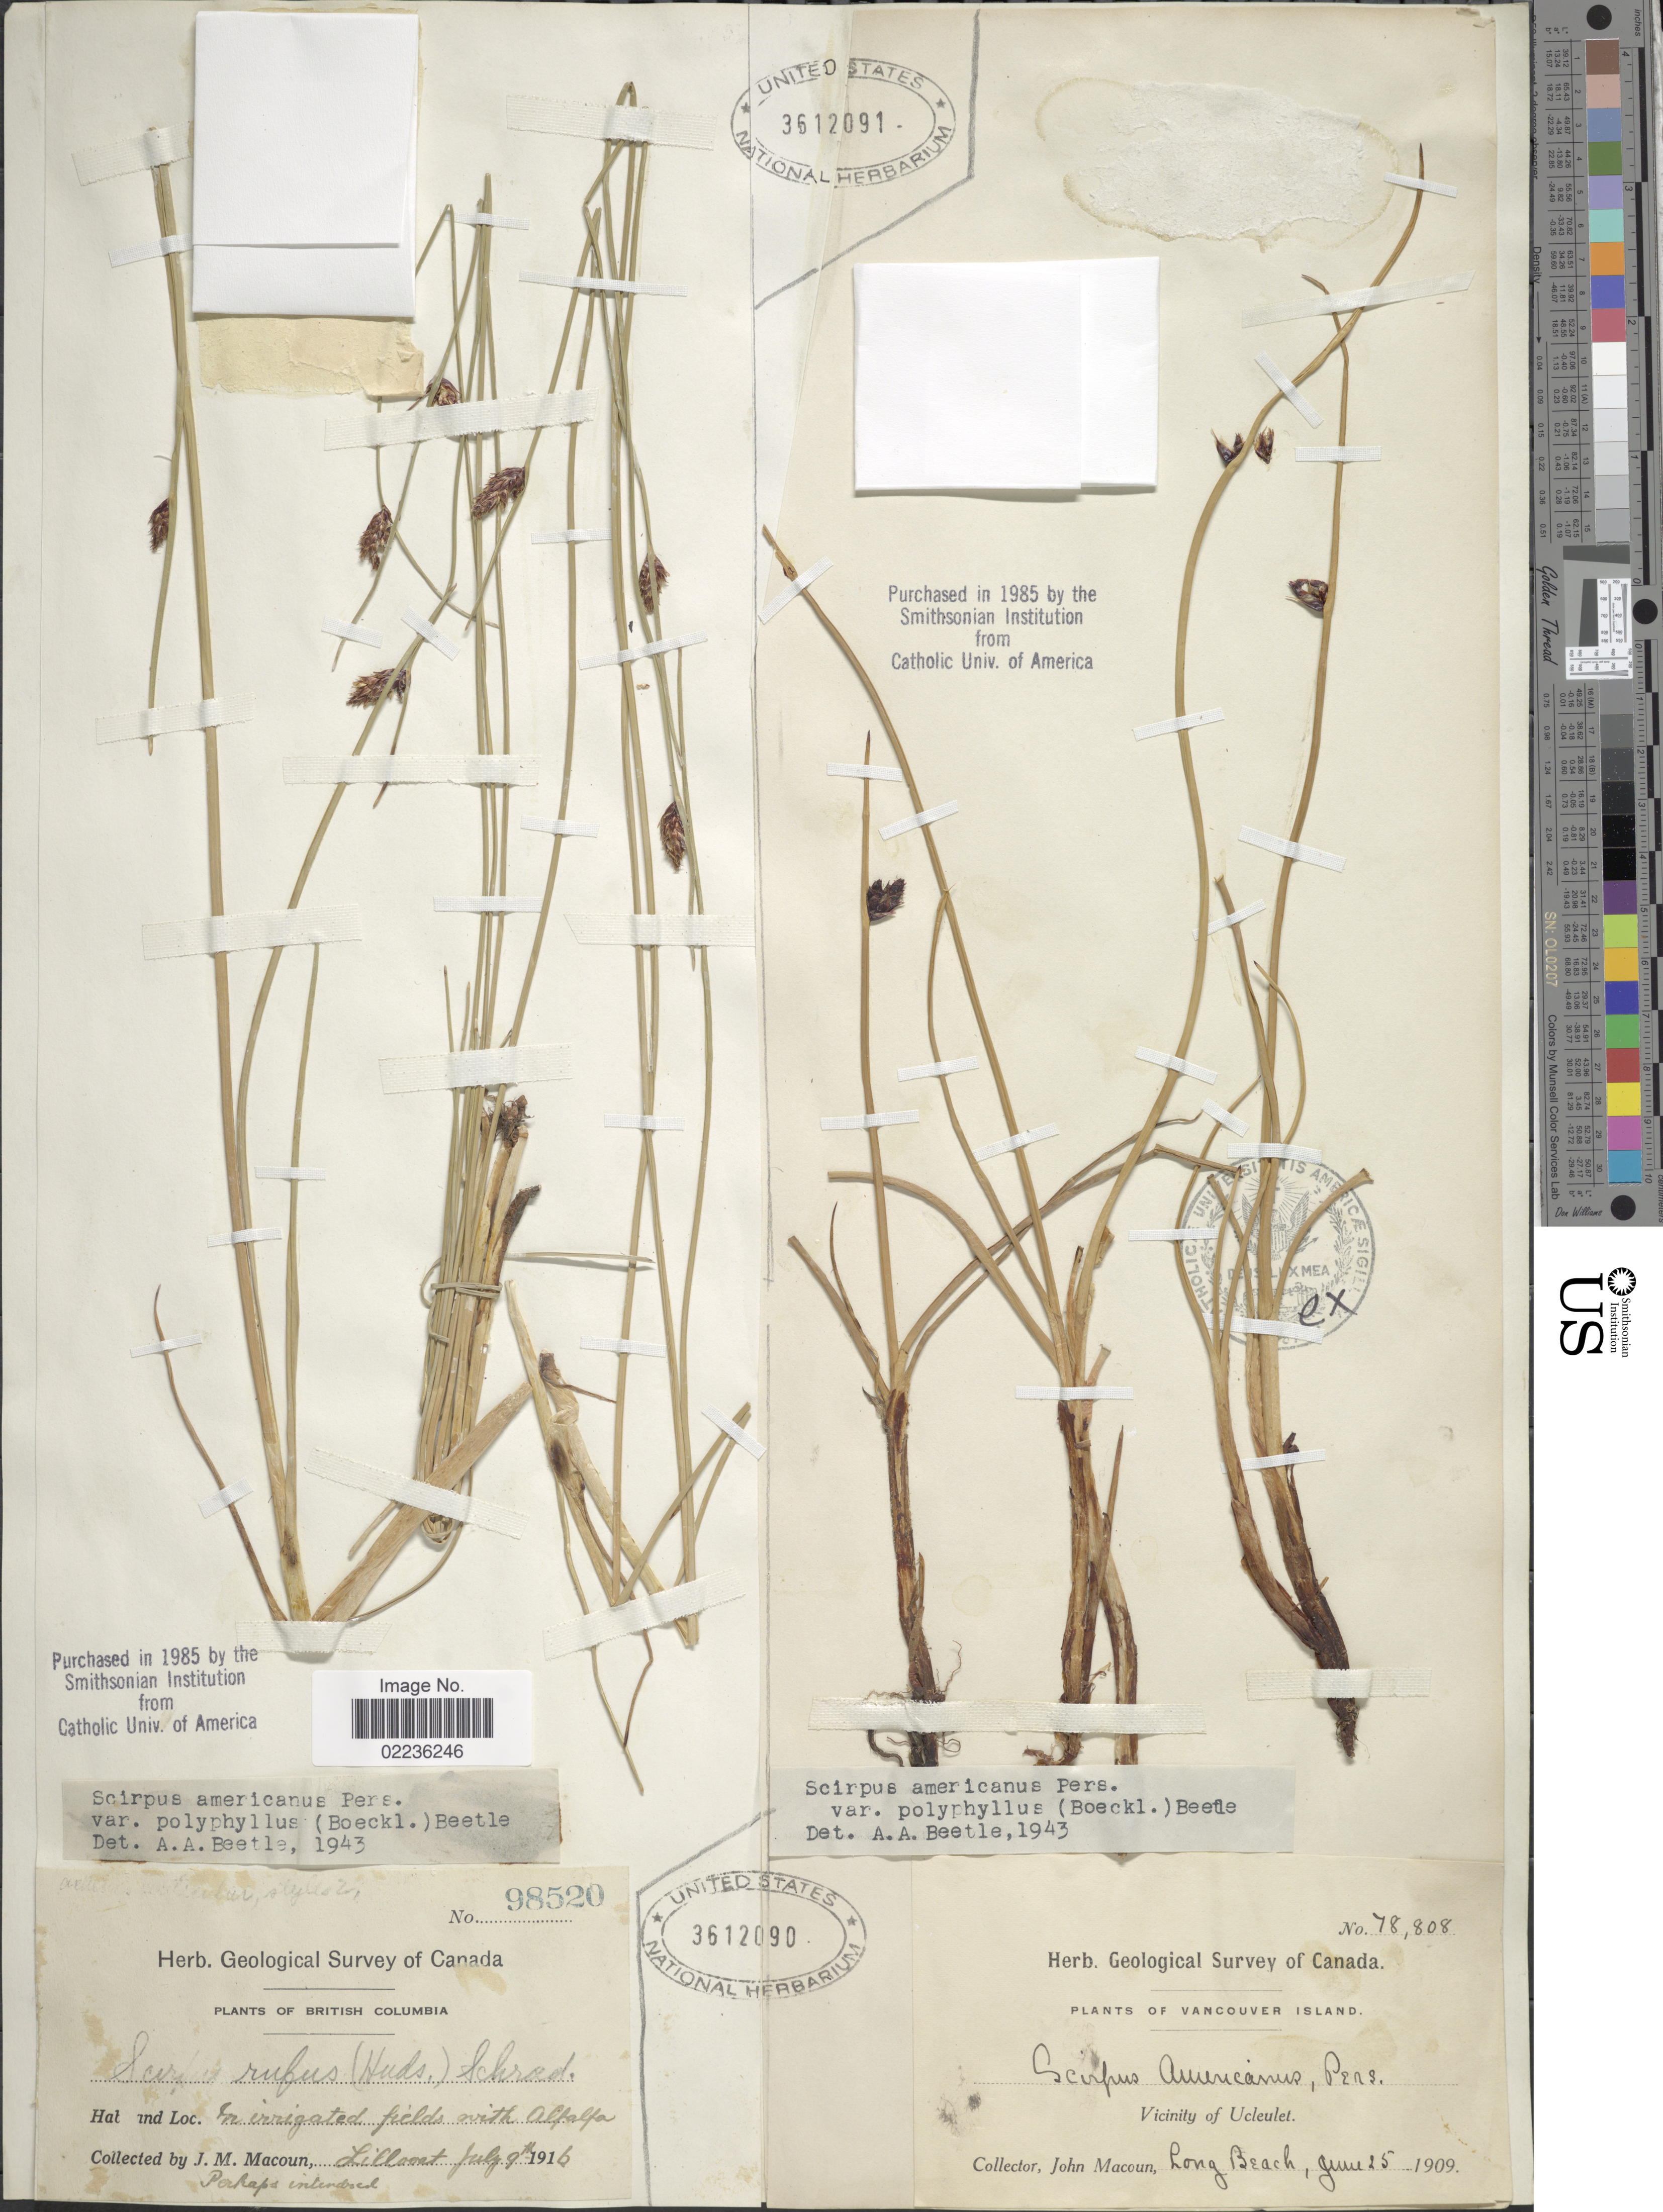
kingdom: Plantae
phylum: Tracheophyta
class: Liliopsida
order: Poales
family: Cyperaceae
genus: Schoenoplectus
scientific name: Schoenoplectus pungens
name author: (Vahl) Palla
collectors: J. Macoun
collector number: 78808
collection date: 1909-06-25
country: Canada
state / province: British Columbia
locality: Vancouver Island. Vicinity of Ucleulet. Long Beach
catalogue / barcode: US 3612090-2